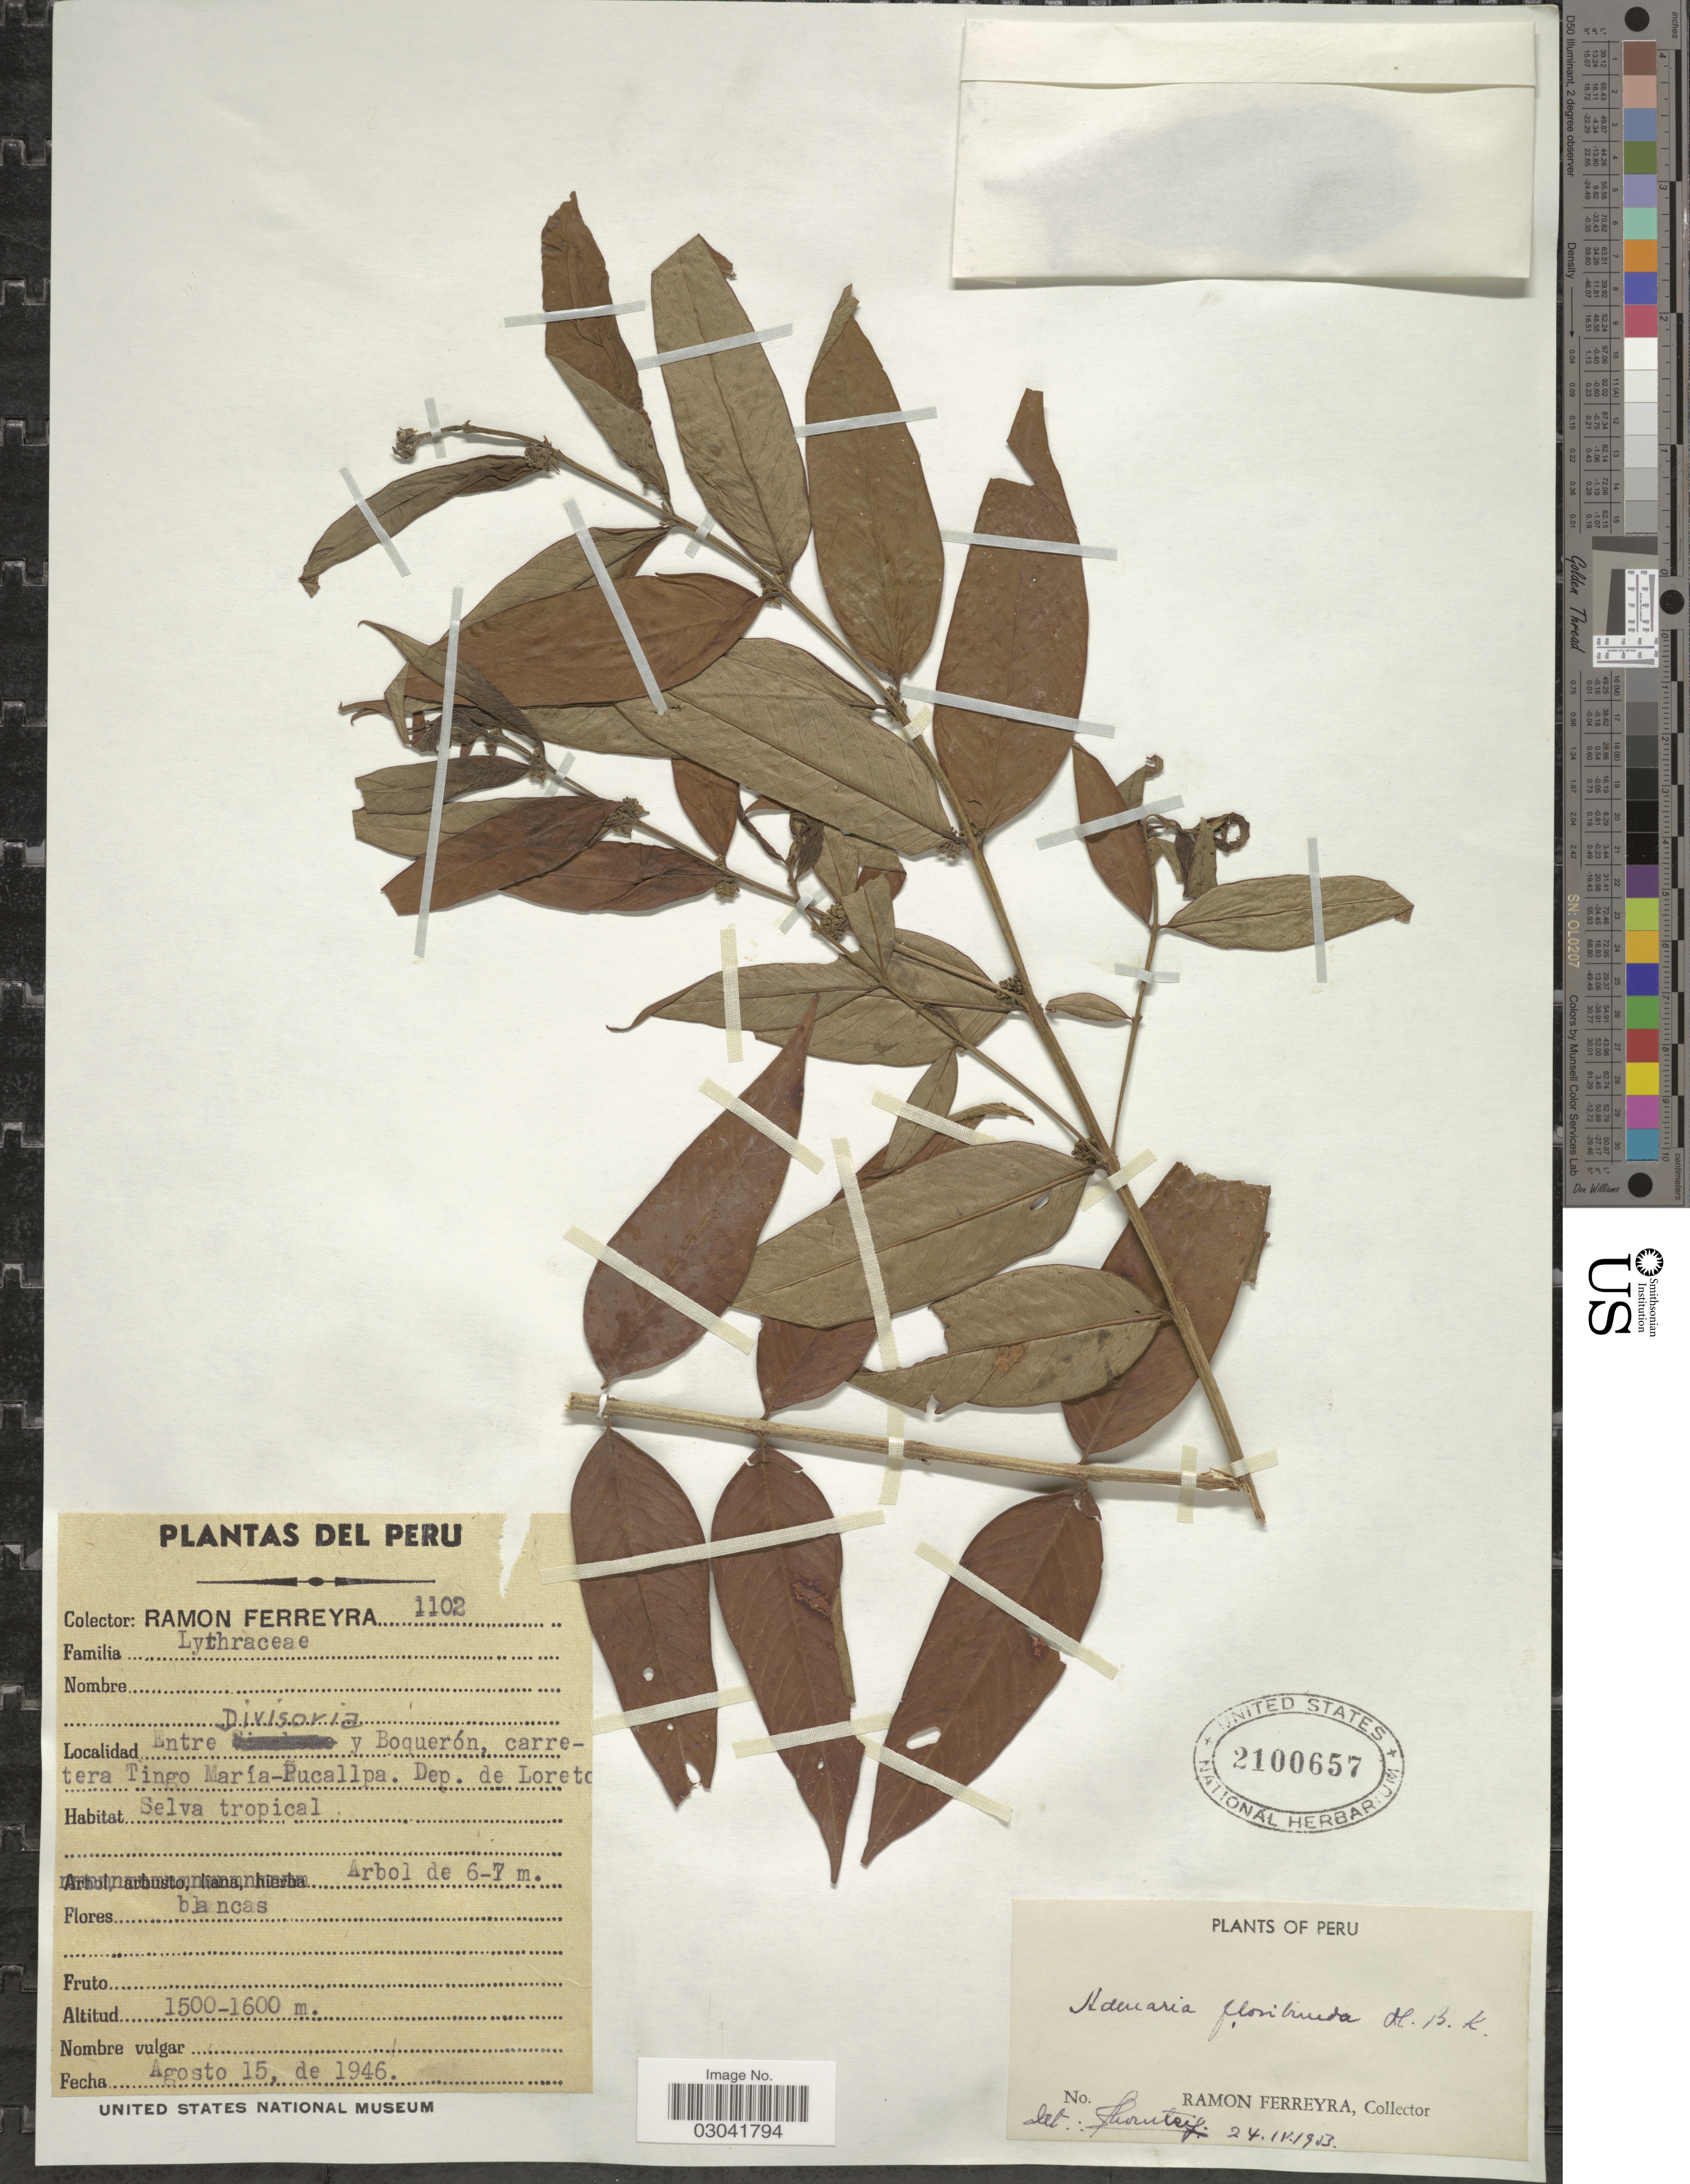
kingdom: Plantae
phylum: Tracheophyta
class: Magnoliopsida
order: Myrtales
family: Lythraceae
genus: Adenaria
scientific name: Adenaria floribunda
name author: Kunth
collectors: R. A. Ferreyra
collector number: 1102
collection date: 1946-08-15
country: Peru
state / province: Loreto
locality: Entre Divisoria y Boquerón, carretera Tingo María-Pucallpa. Dep. de Loreto.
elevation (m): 1500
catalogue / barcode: US 2100657